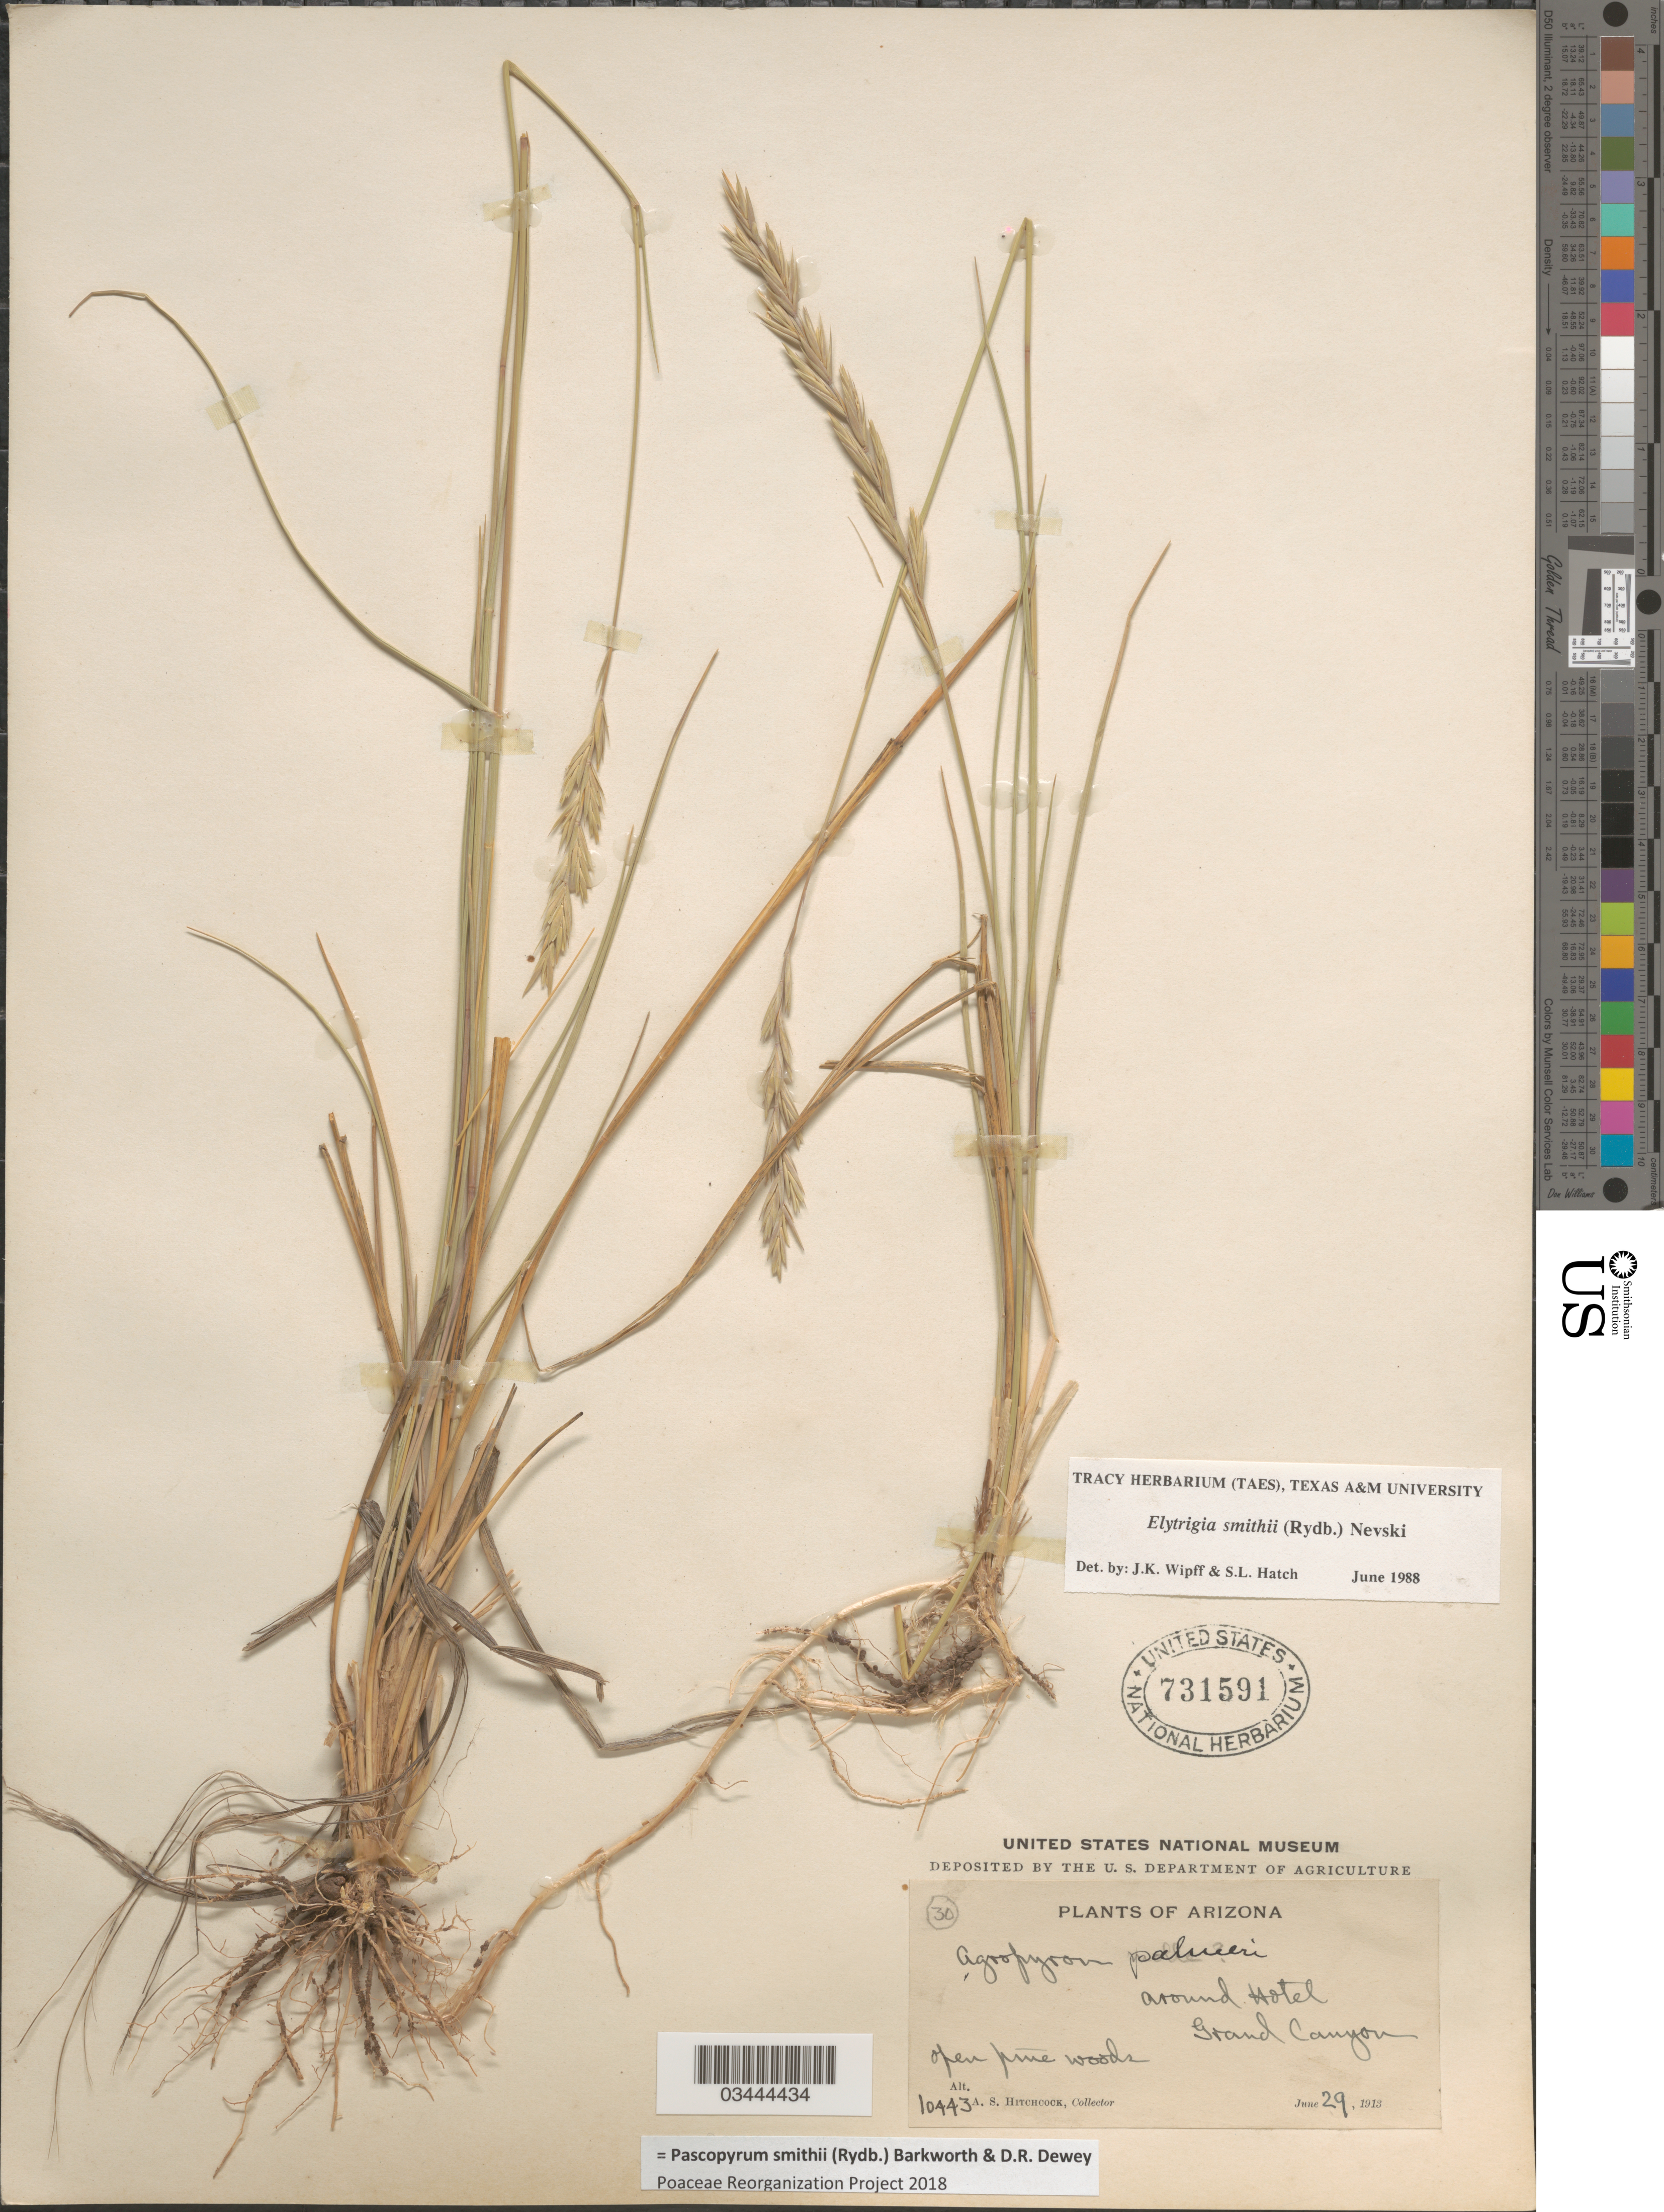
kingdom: Plantae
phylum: Tracheophyta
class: Liliopsida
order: Poales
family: Poaceae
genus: Pascopyrum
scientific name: Pascopyrum smithii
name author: (Rydb.) Barkworth & Dewey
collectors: A. S. Hitchcock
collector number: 10443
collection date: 1913-06-29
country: United States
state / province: Arizona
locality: Around Hotel, Grand Canyon.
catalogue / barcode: US 731591